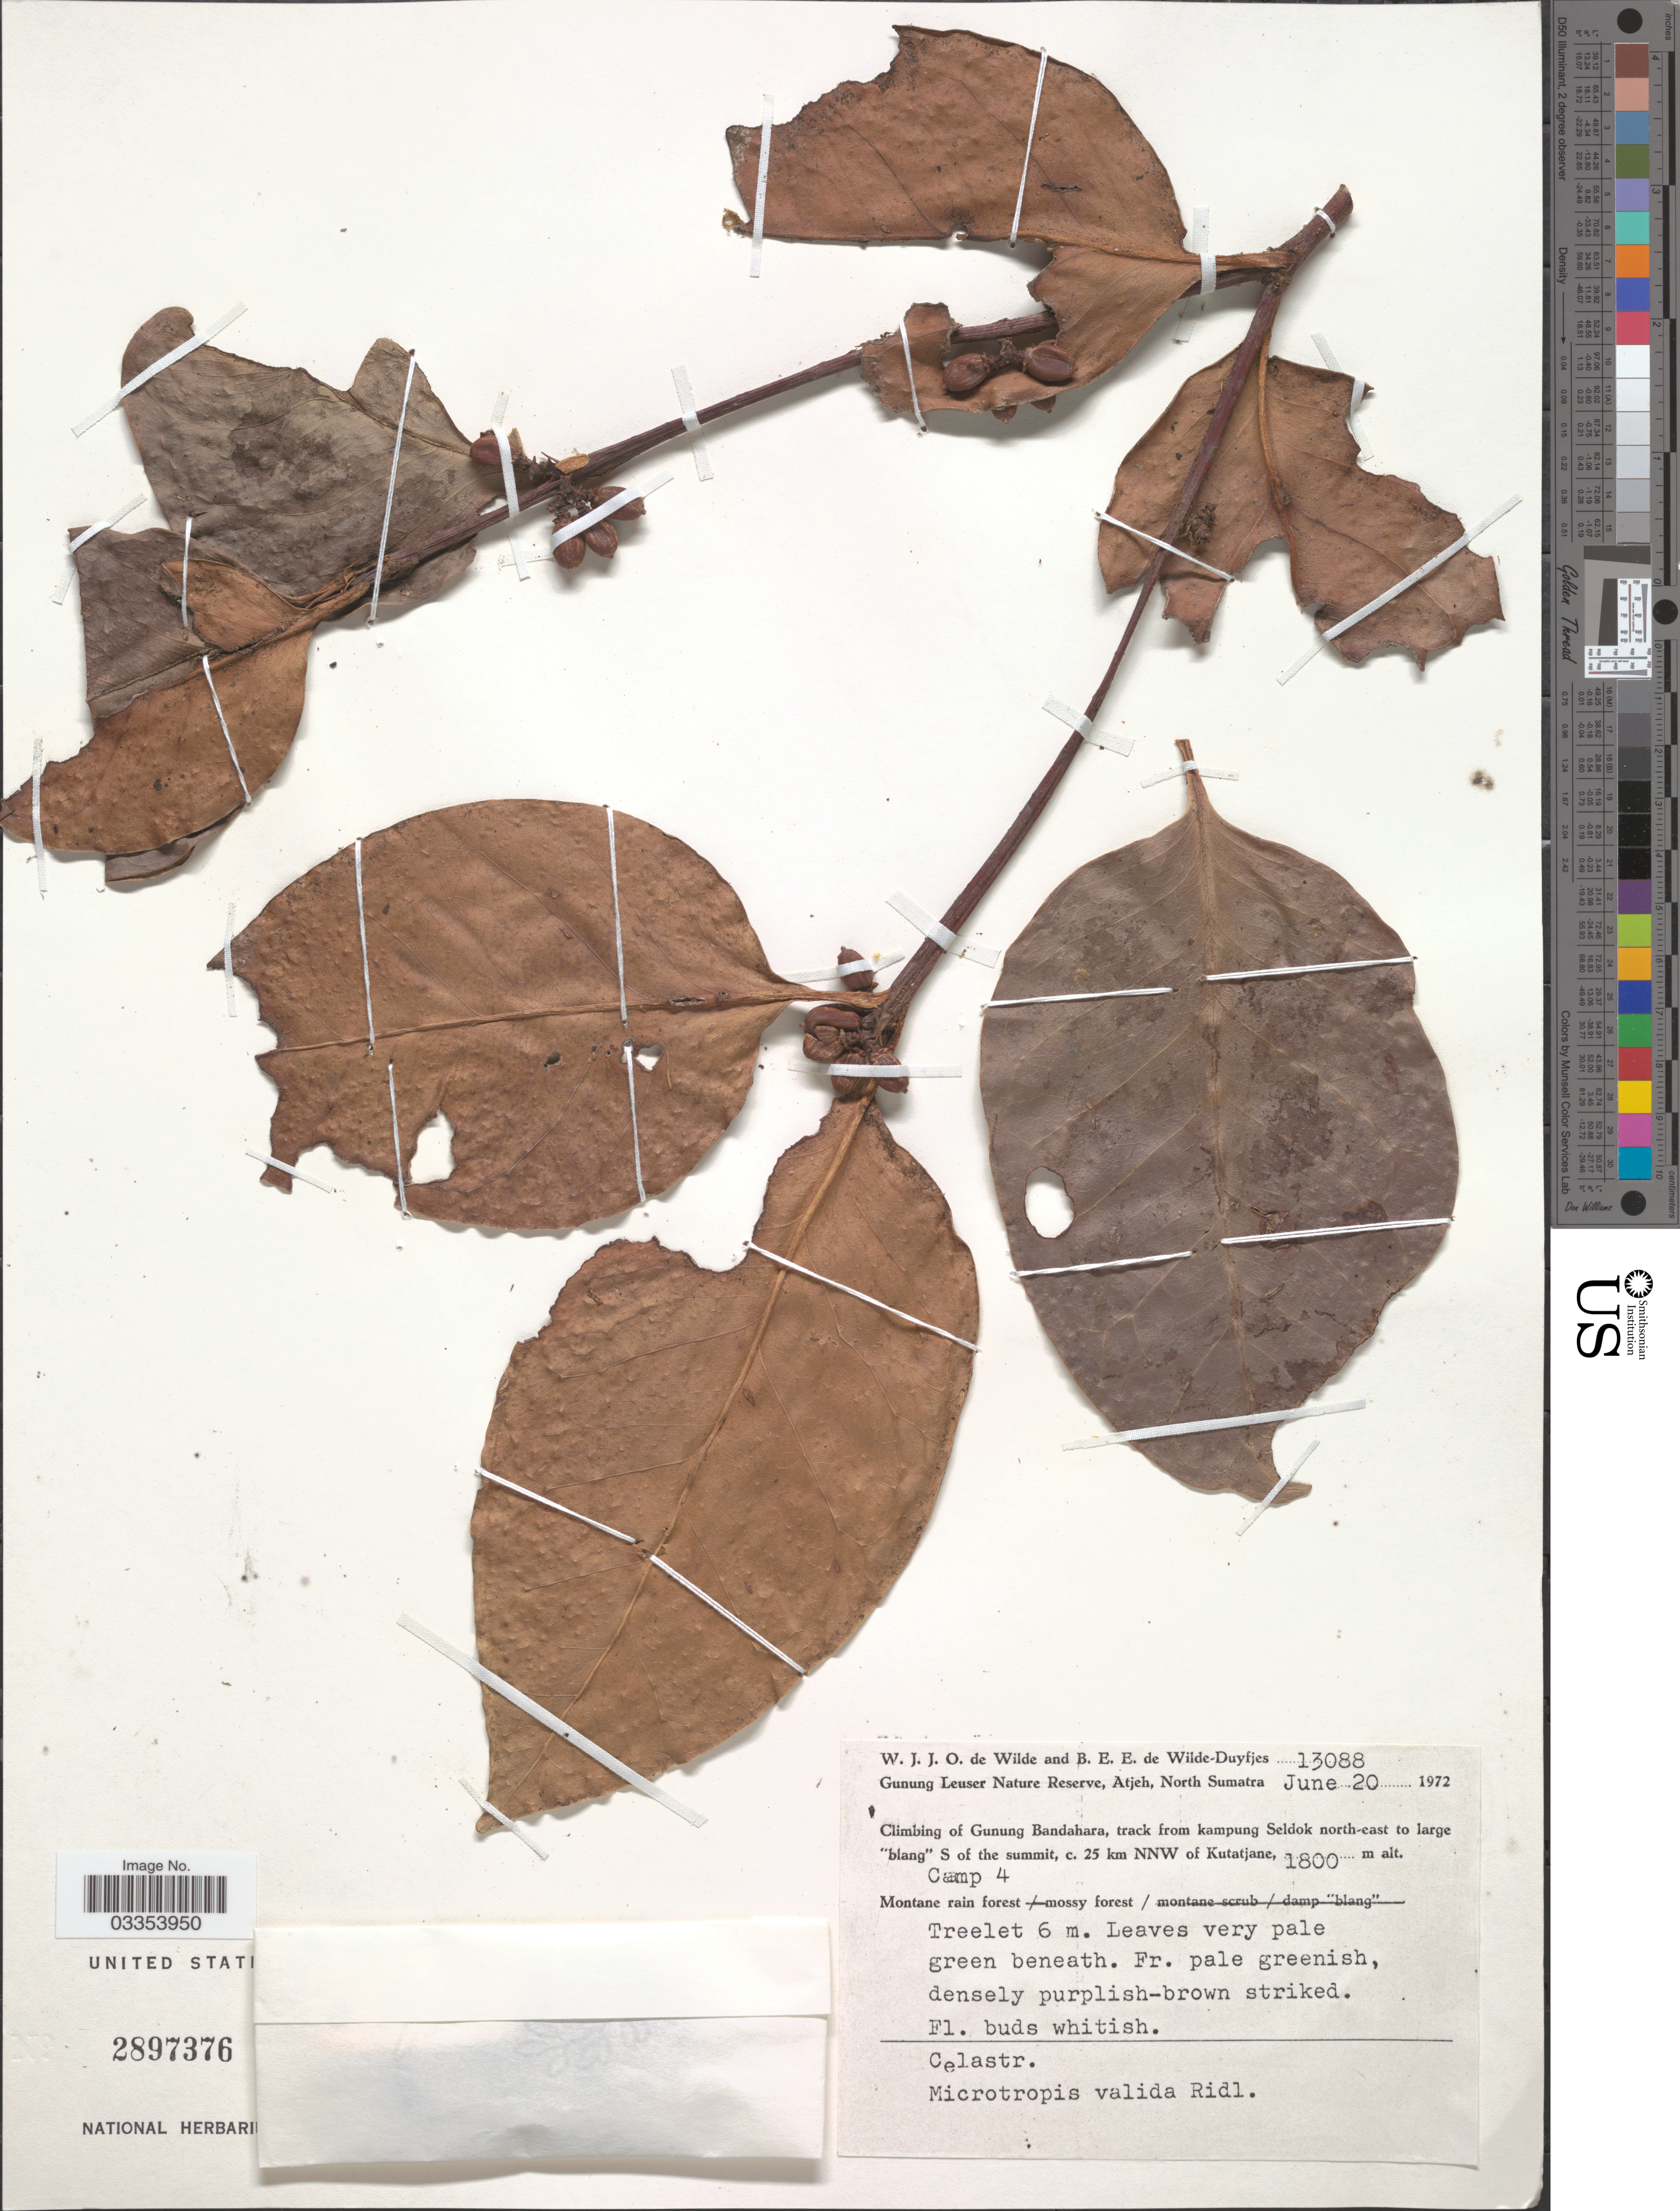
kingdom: Plantae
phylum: Tracheophyta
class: Magnoliopsida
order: Celastrales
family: Celastraceae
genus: Microtropis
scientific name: Microtropis valida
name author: Ridl.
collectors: W. J. de Wilde & B. E. de Wilde-Duyfjes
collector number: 13088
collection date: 1972-06-20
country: Indonesia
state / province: Sumatra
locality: Gunung Leuser Nature Reserve, Atjeh, North Sumatra. Climbing of Gunung Bandahara, track from kampung Seldok north-east to large "blang" S of the summit, c. 25 km NNW of Kutatjane. Camp 4.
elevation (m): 1800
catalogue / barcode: US 2897376